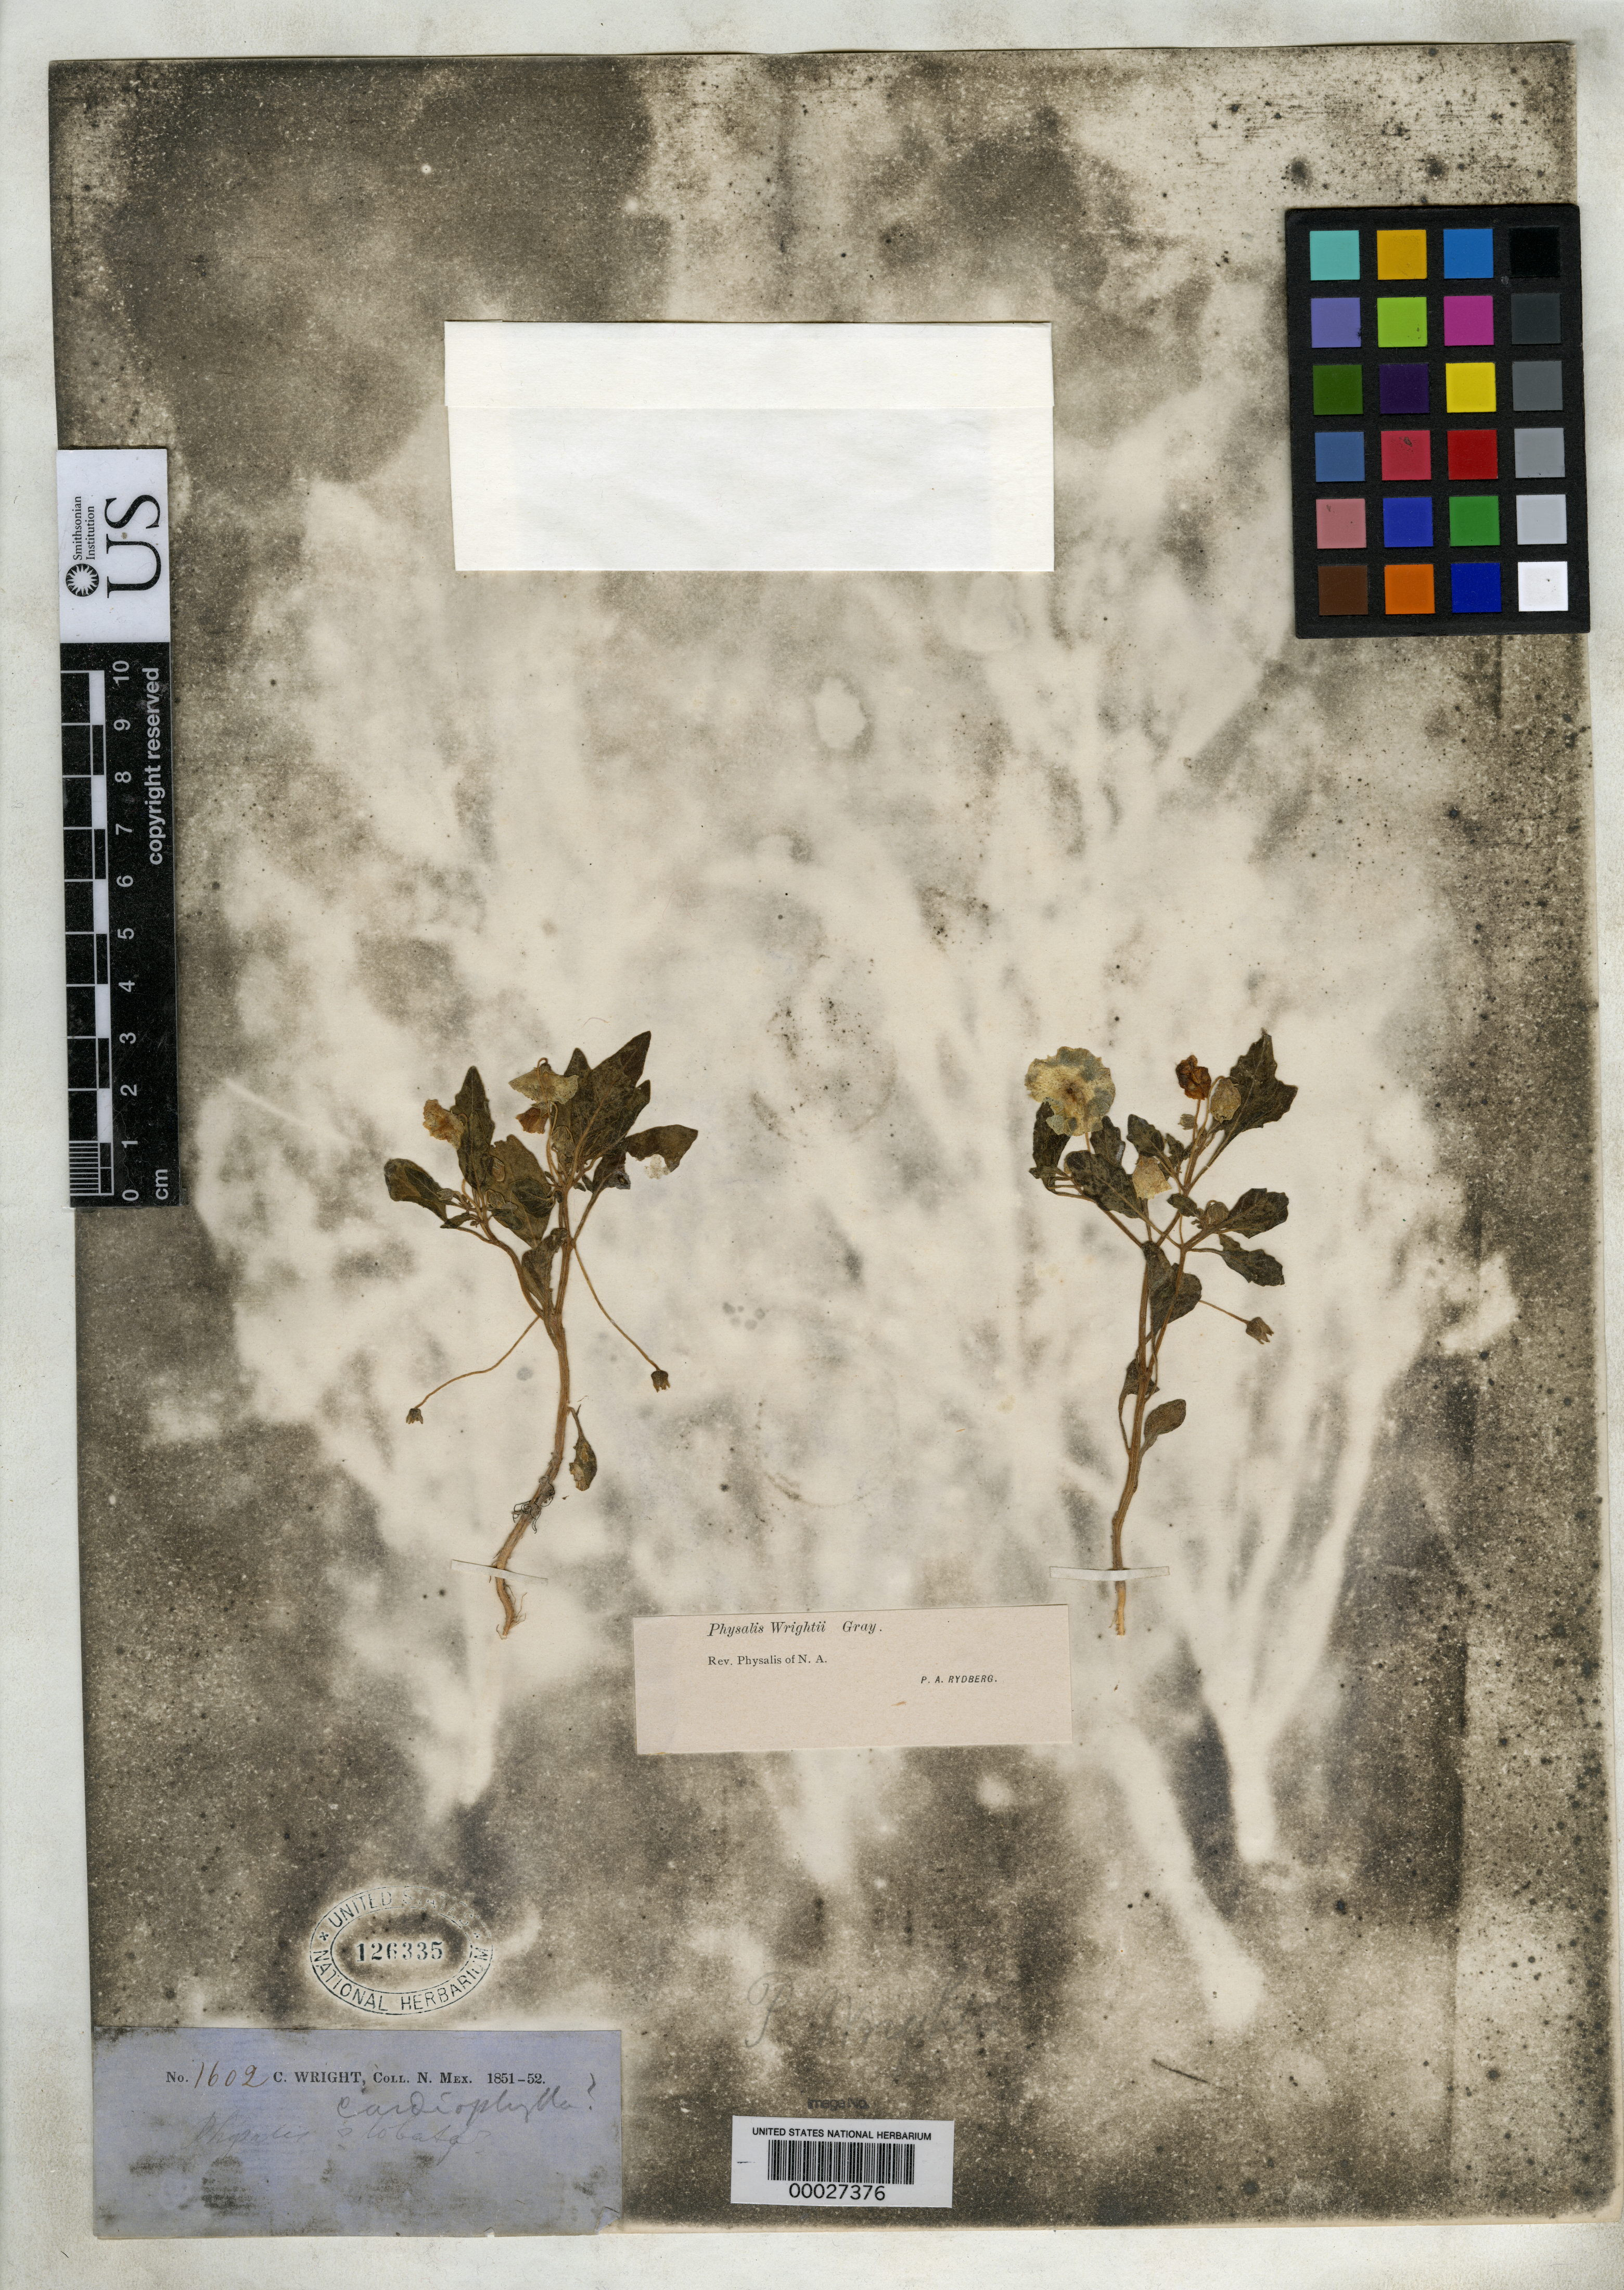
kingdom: Plantae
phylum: Tracheophyta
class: Magnoliopsida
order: Solanales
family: Solanaceae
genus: Physalis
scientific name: Physalis wrightii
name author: A. Gray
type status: Isotype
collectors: C. Wright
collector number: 1602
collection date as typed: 1851 to -- --- 1852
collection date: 1851/1852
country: United States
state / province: Texas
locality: San Pedro River.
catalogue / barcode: US 126335